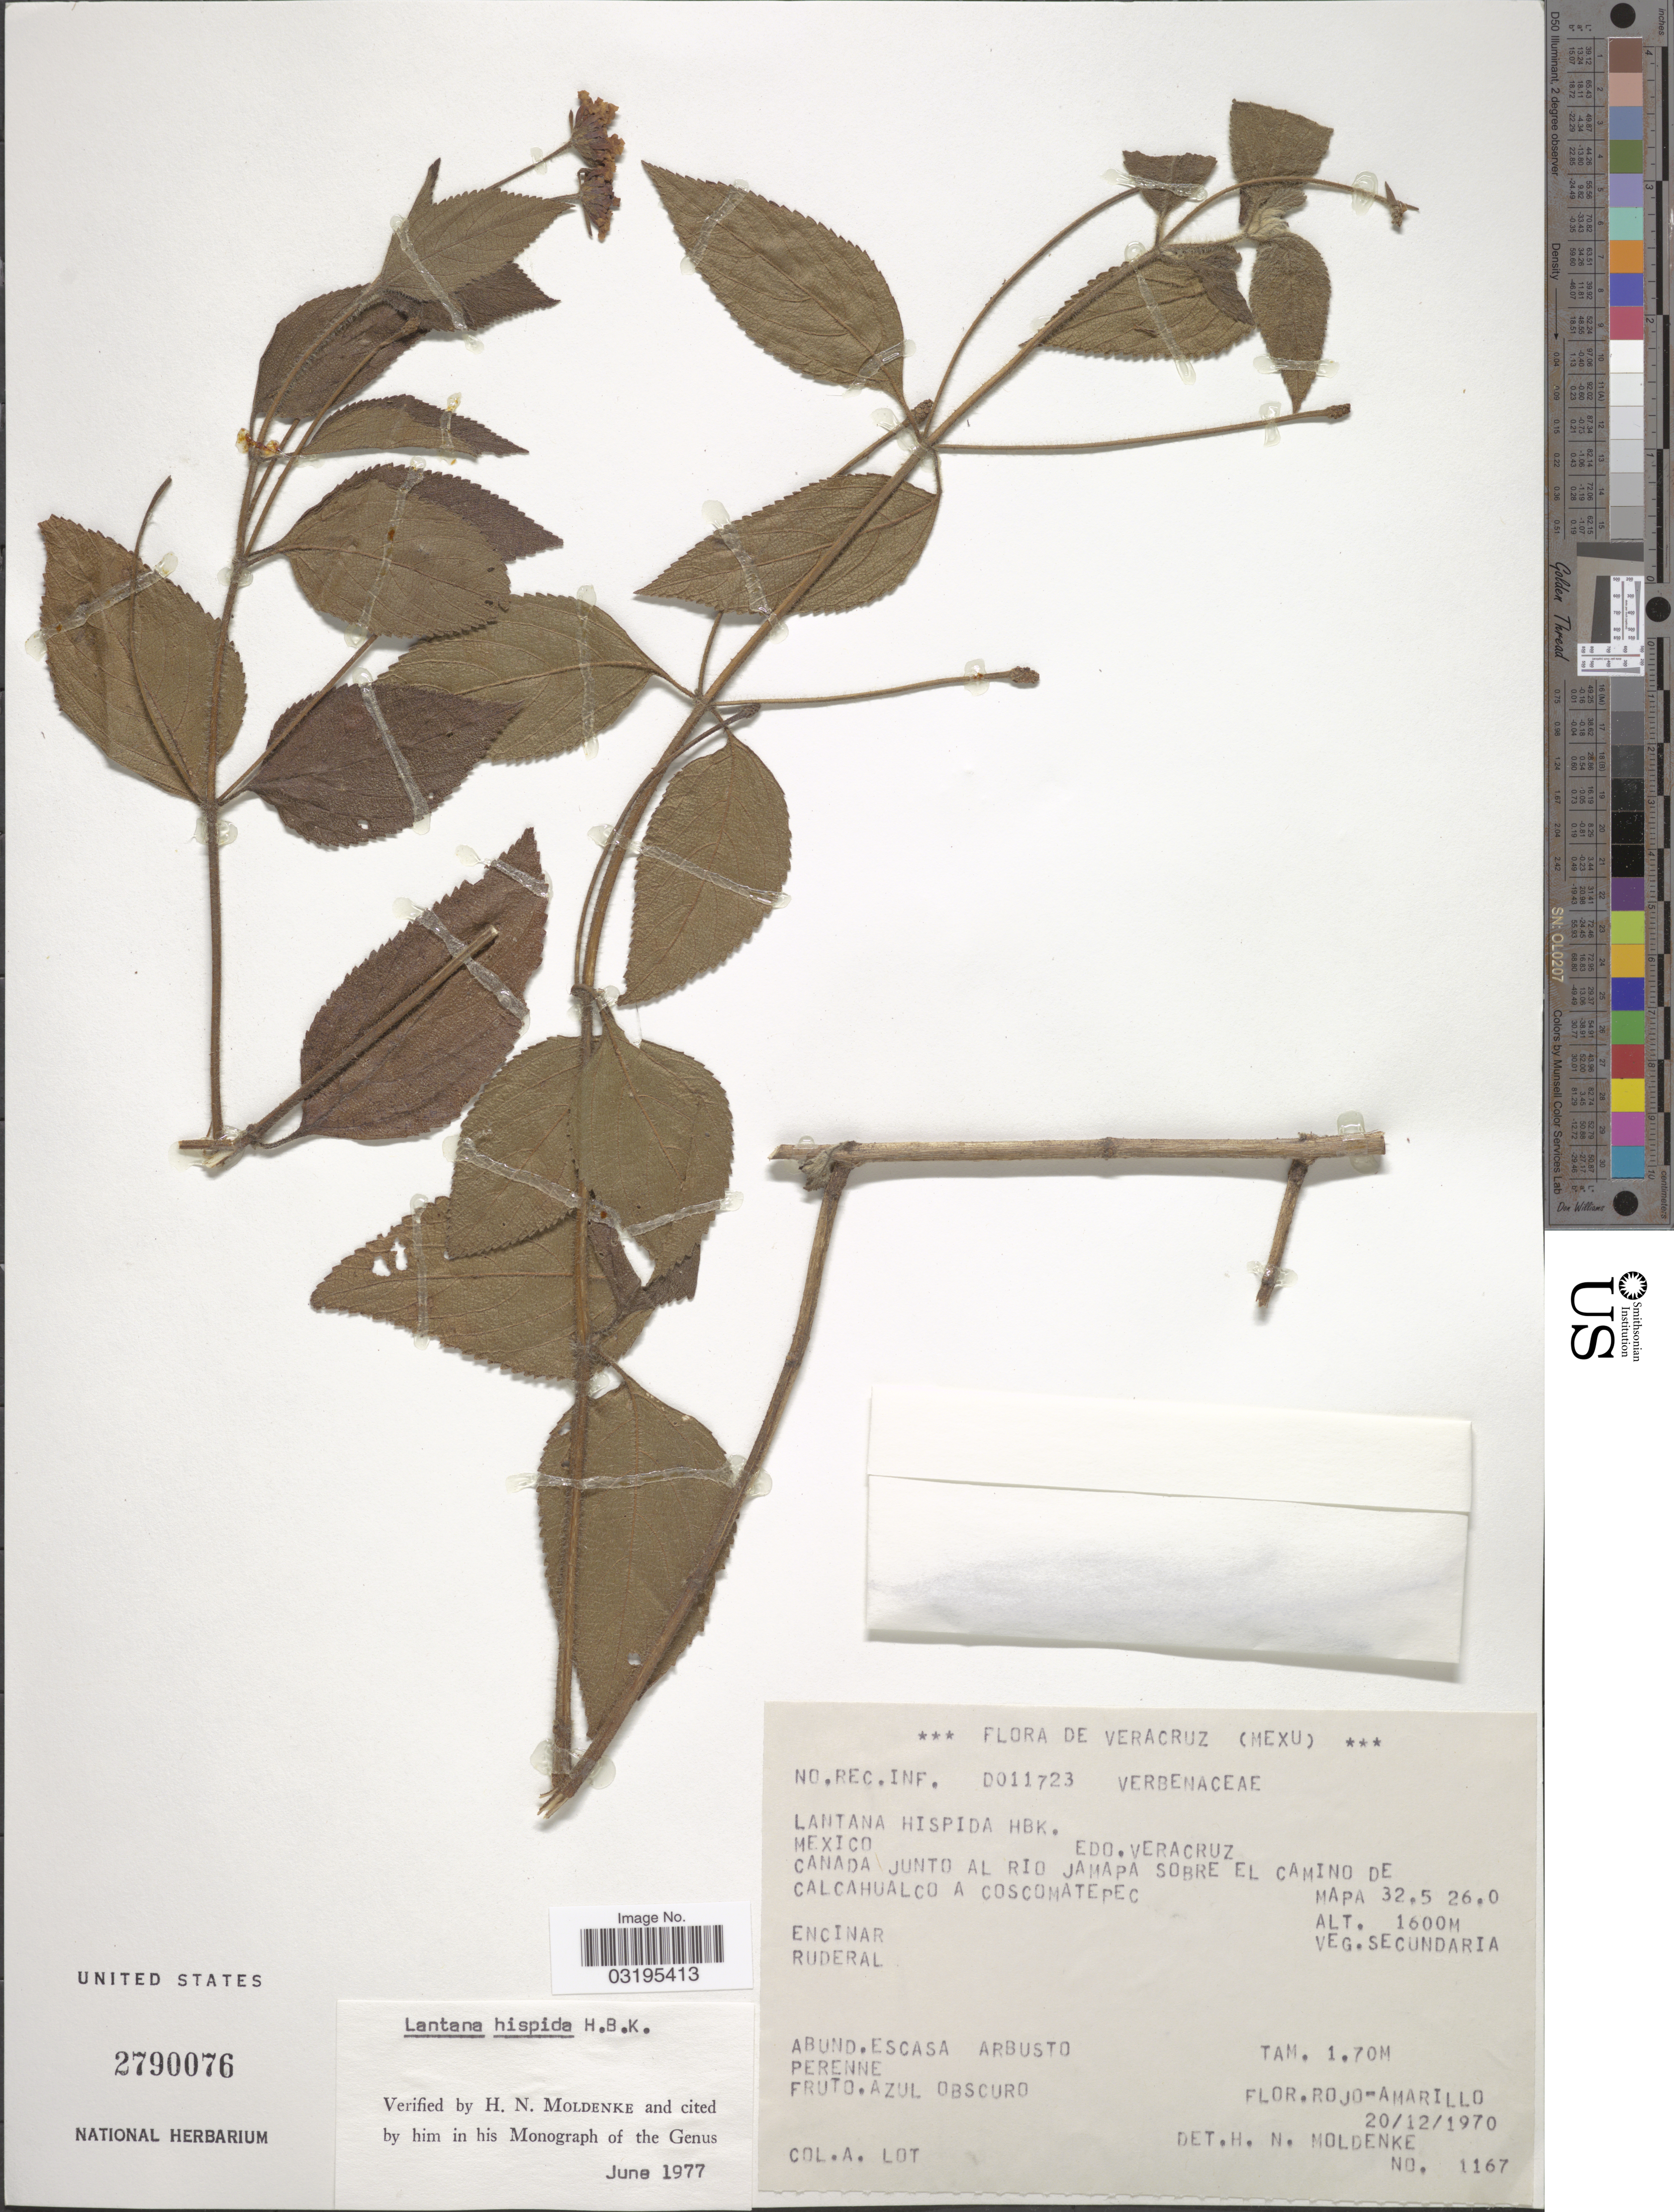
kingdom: Plantae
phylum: Tracheophyta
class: Magnoliopsida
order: Lamiales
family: Verbenaceae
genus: Lantana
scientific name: Lantana hispida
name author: Kunth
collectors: Lot, A.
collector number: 1167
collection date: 1970-12-20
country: Mexico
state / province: Veracruz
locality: Edo. Veracruz. Canada junto al RIo Jamapa sobre el camino de Calcahualco a Coscomatepec. Mapa 32.5 26.0 [unsure placement]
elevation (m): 1600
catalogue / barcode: US 2790076